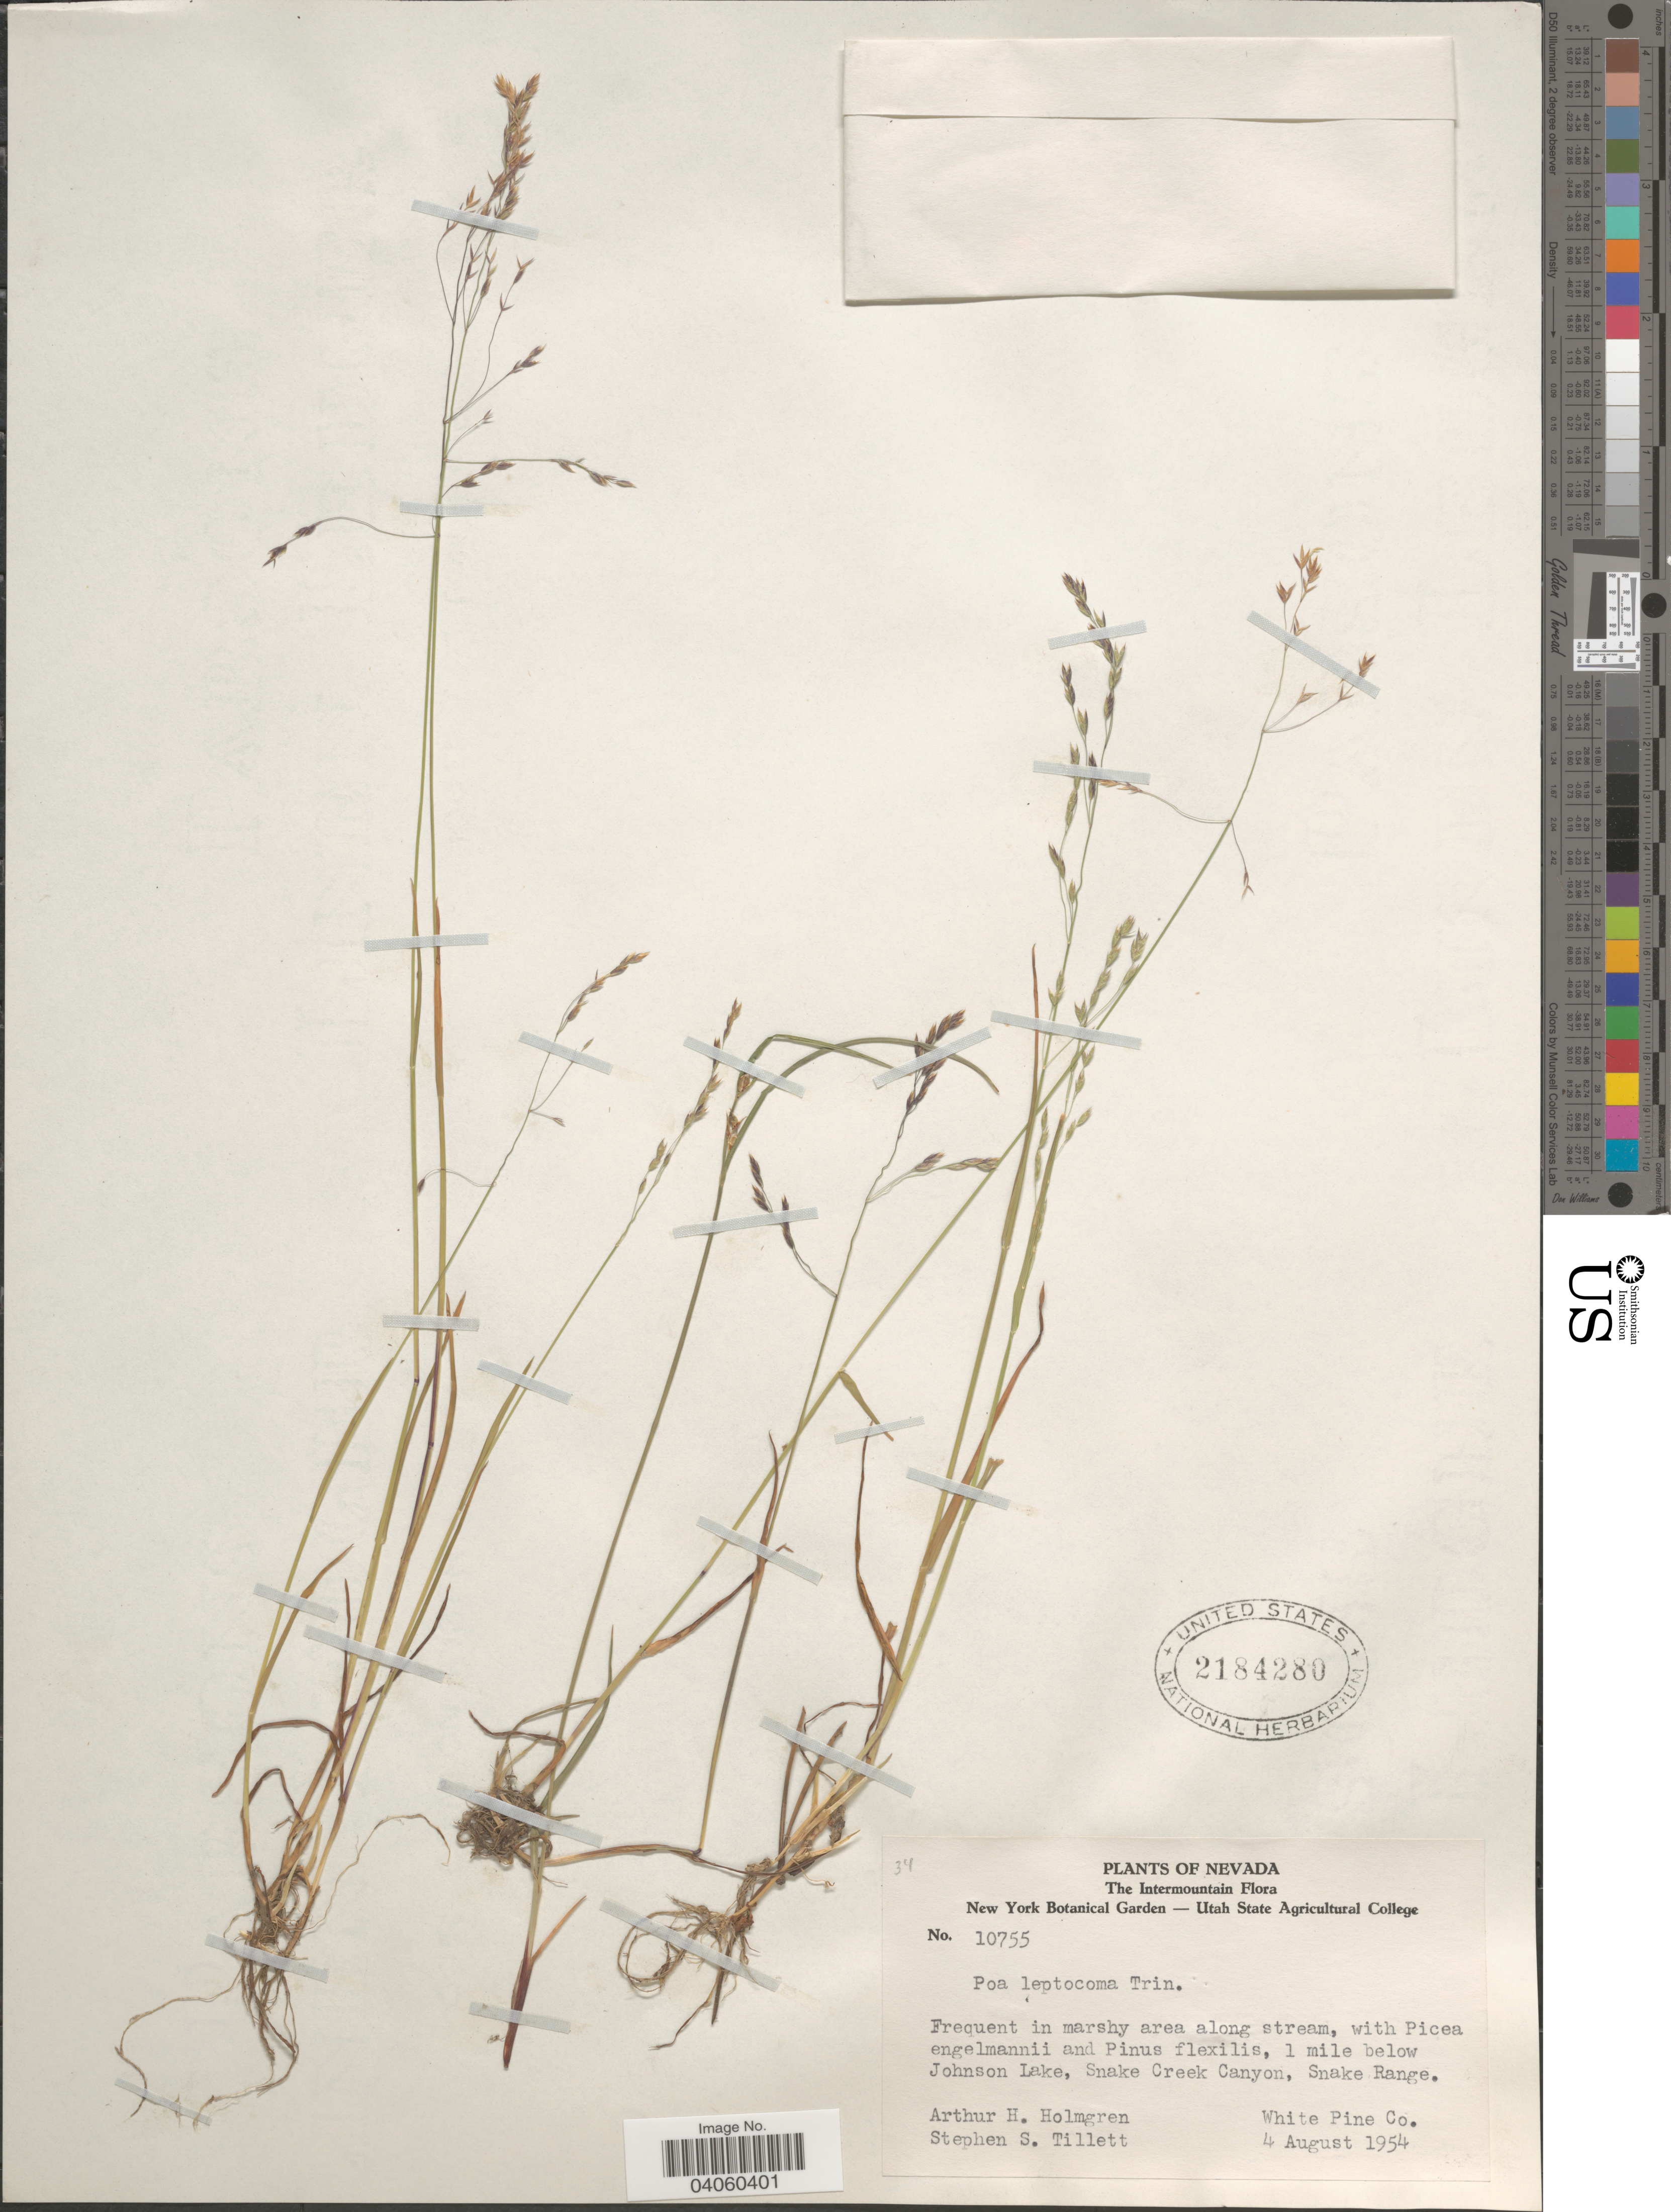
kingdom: Plantae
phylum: Tracheophyta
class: Liliopsida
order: Poales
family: Poaceae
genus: Poa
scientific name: Poa leptocoma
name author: Trin.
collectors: A. H. Holmgren & S. S. Tillett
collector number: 10755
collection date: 1954-08-04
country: United States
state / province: Nevada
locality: Intermountain. 1 mile below Johnson Lake, Snake Creek Canyon, Snake Range. White Pine Co.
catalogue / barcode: US 2184280